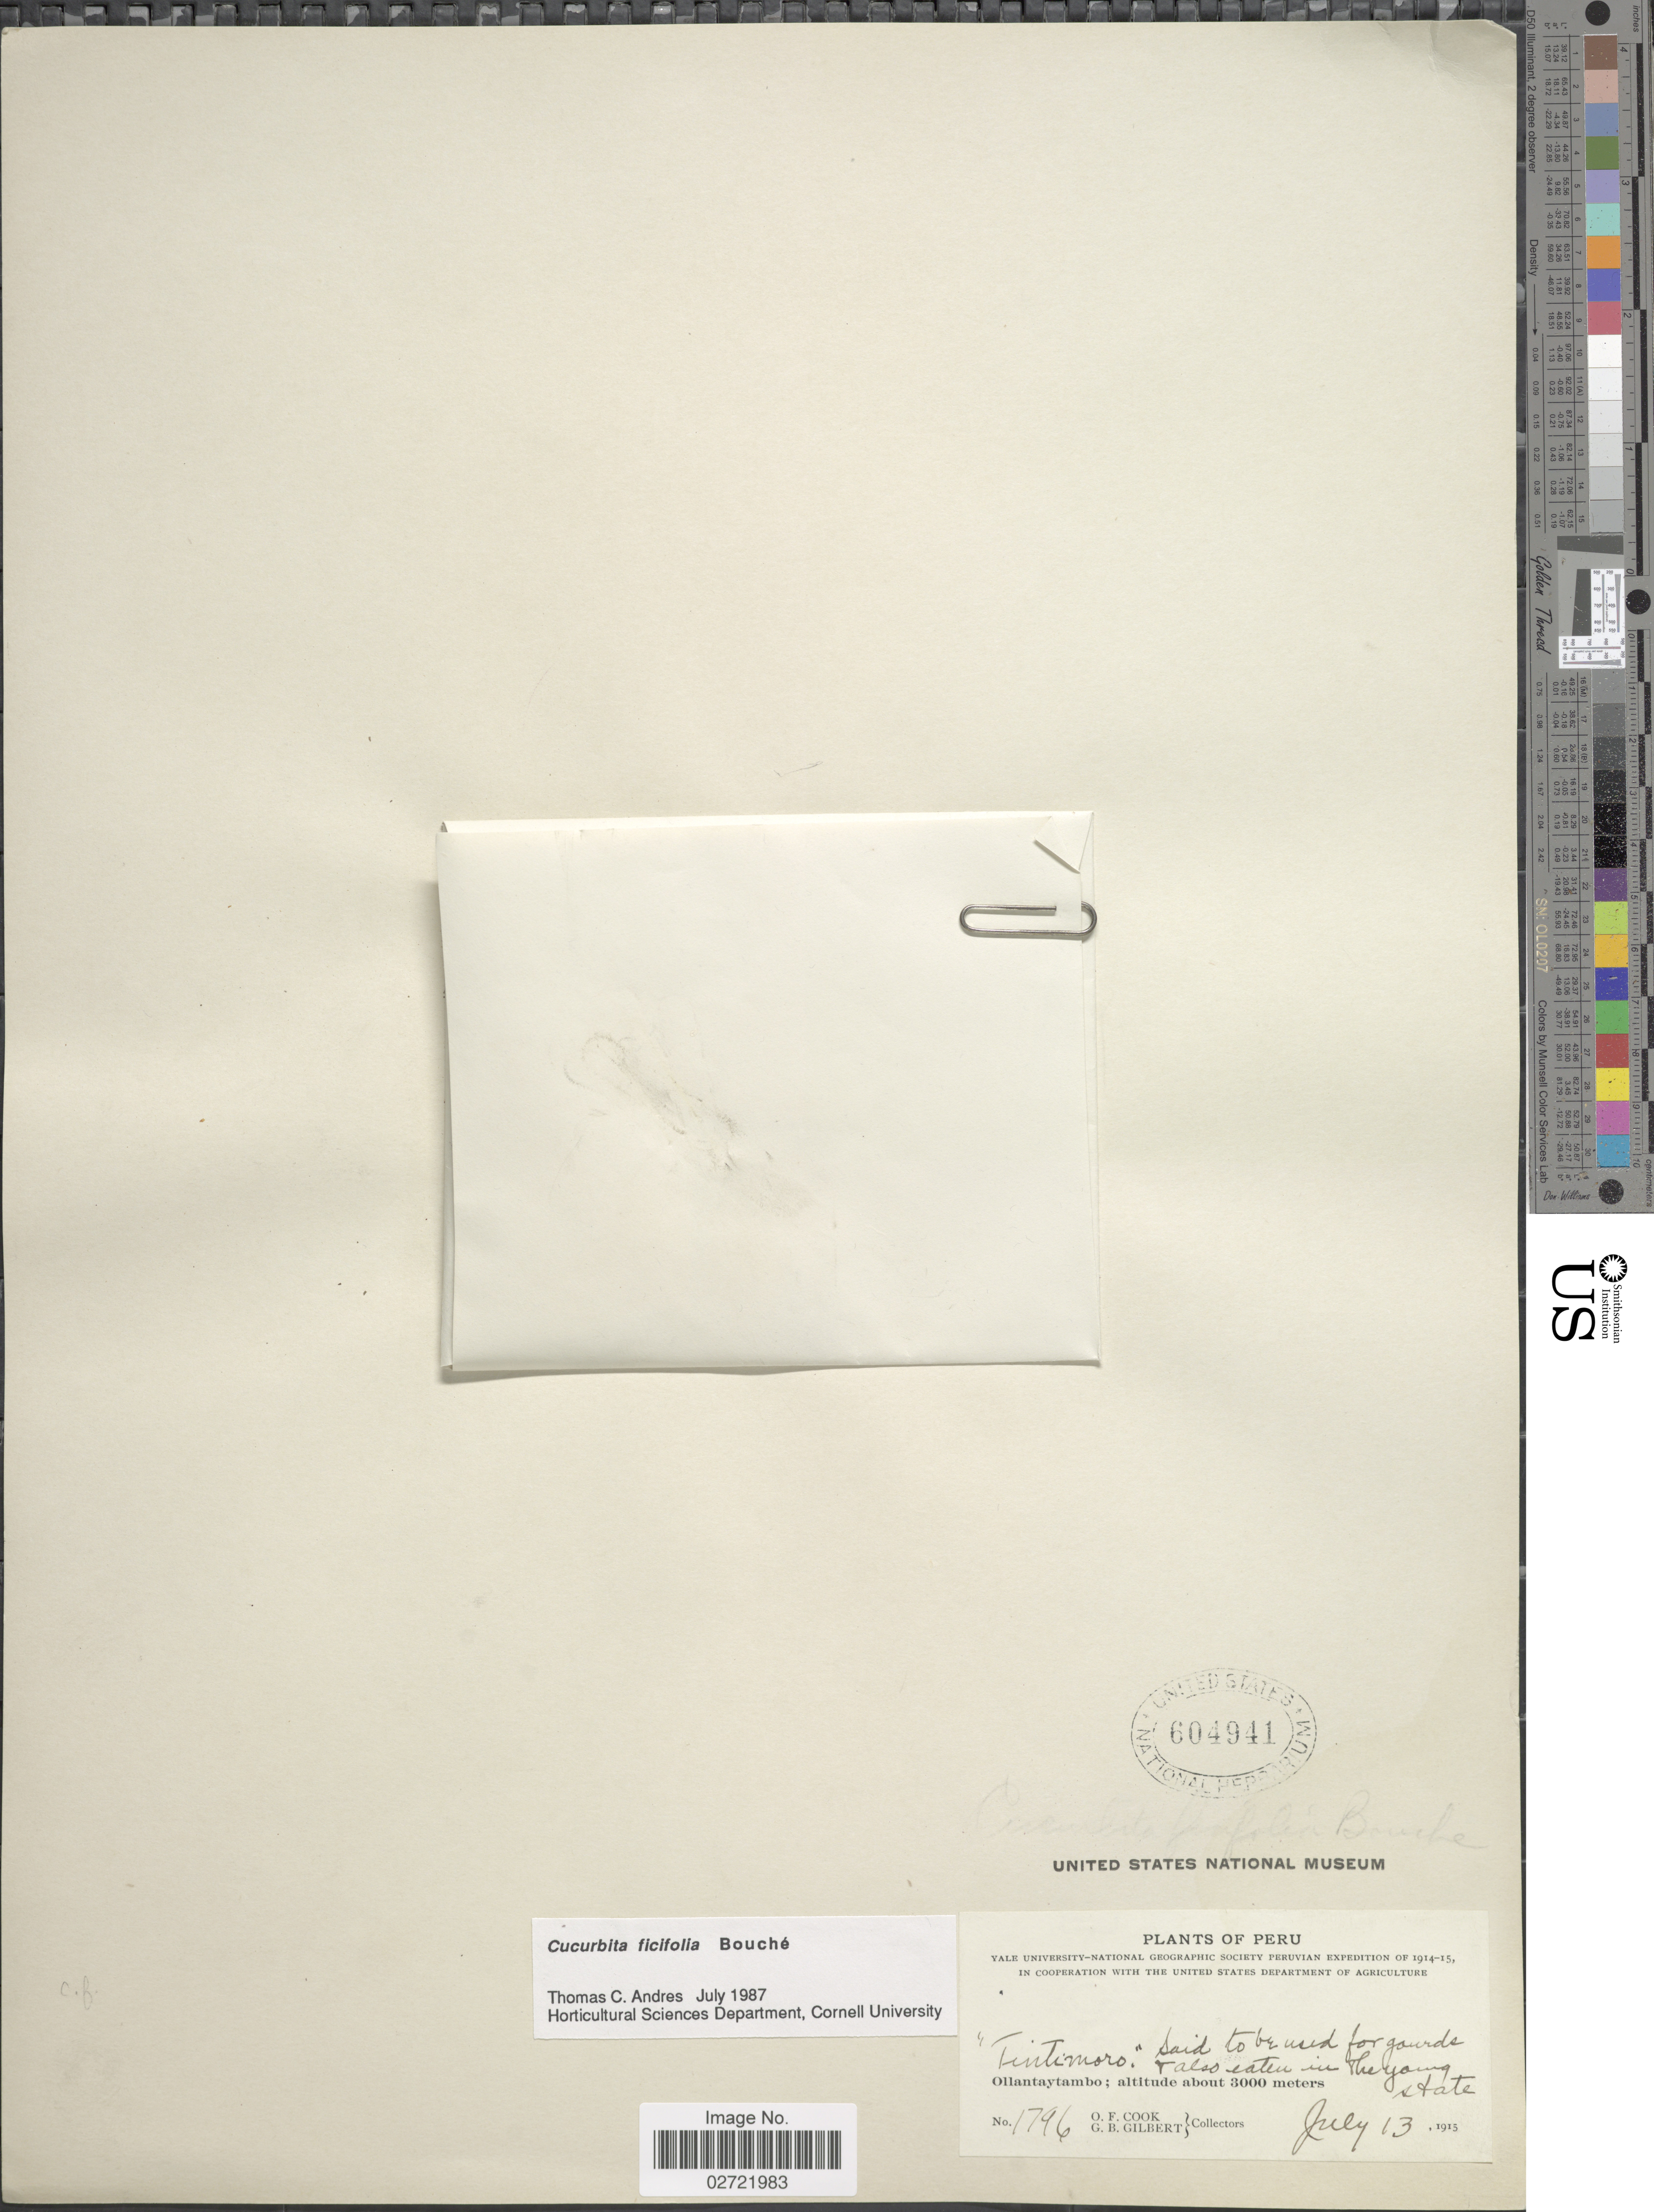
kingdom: Plantae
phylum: Tracheophyta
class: Magnoliopsida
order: Cucurbitales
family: Cucurbitaceae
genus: Cucurbita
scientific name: Cucurbita ficifolia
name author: C.D. Bouché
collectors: O. F. Cook & G. B. Gilbert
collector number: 1796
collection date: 1915-07-13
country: Peru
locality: Ollantaytambo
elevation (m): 3000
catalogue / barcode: US 604941